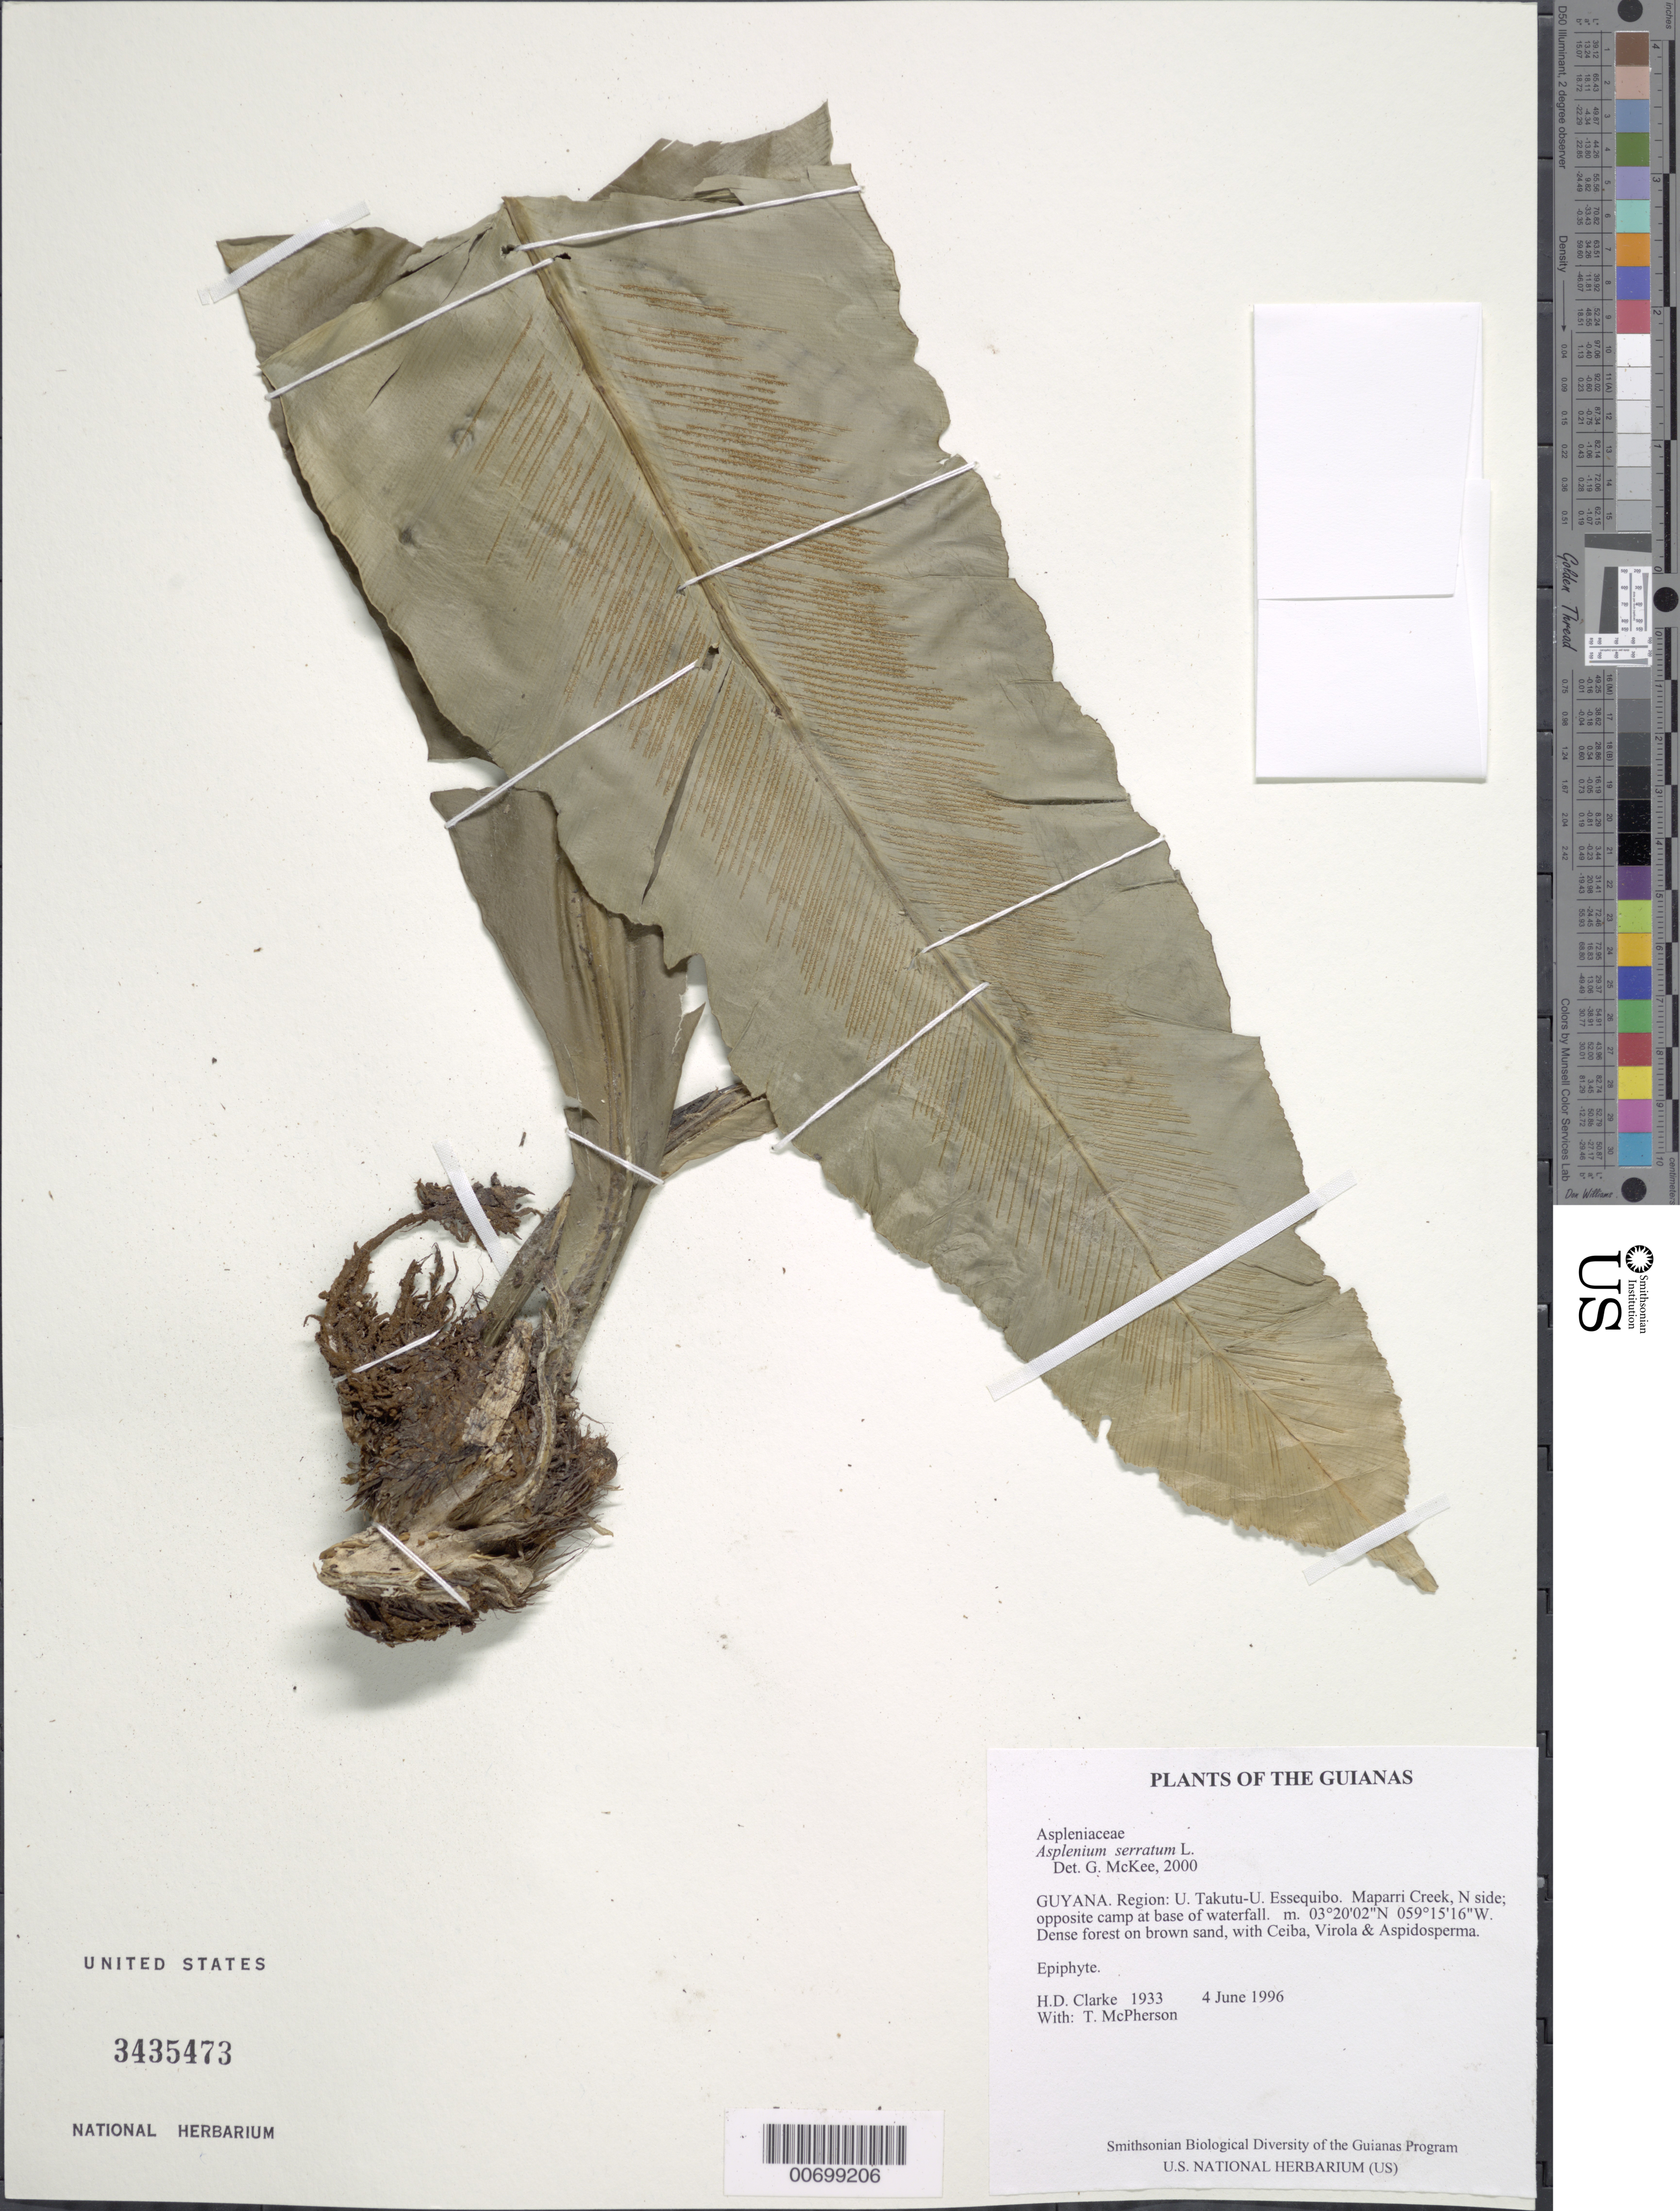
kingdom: Plantae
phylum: Tracheophyta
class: Polypodiopsida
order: Polypodiales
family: Aspleniaceae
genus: Asplenium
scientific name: Asplenium serratum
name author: L.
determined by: McKee, G. S., (US), NMNH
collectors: H. D. Clarke & T. McPherson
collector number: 1933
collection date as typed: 4 June 1996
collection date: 1996-06-04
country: Guyana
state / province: U. Takutu-U. Essequibo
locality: Maparri Creek, N side; opposite camp at base of waterfall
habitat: Dense forest on brown sand, with Ceiba, Virola & Aspidosperma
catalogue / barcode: US 3435473